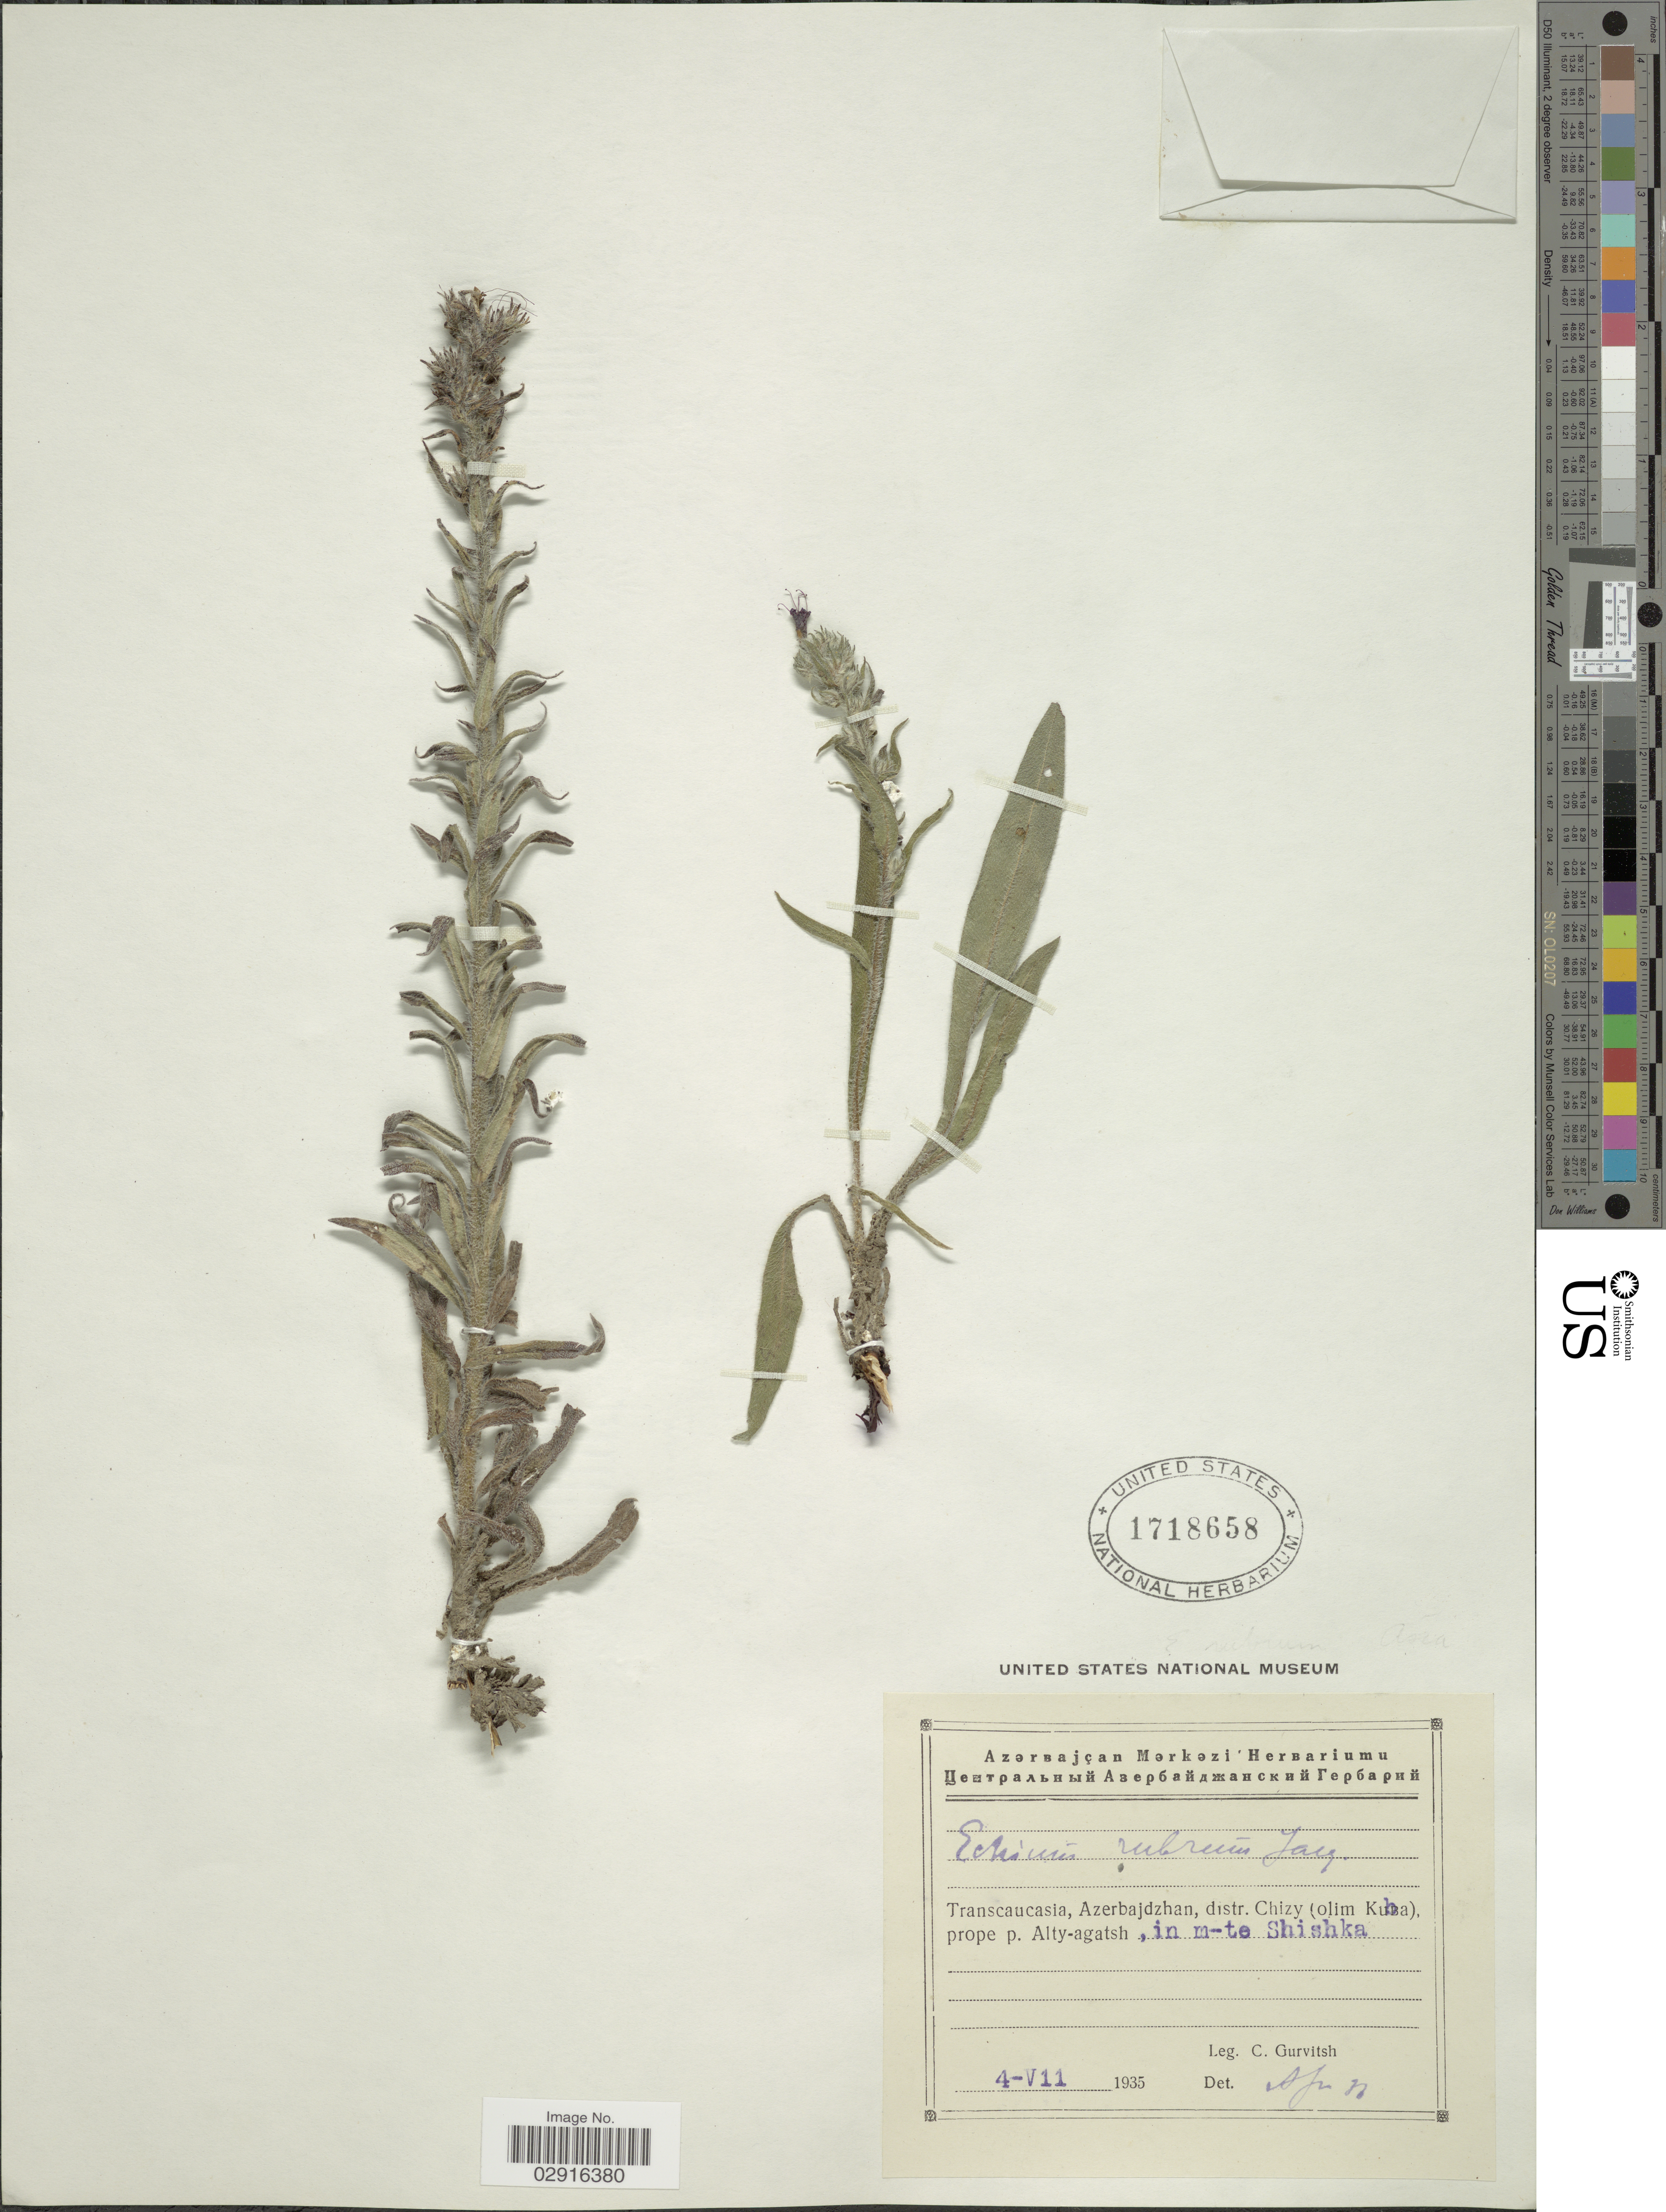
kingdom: Plantae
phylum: Tracheophyta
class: Magnoliopsida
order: Boraginales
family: Boraginaceae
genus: Echium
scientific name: Echium rubrum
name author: Forssk.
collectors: C. Gurvitsh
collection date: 1935-07-04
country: Azerbaijan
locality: Transcaucasia, Azerbajdzhan, distr. Chizy (olim Kuba), prope p. Alty-agatsh, in m-te Shishka.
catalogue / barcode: US 1718658